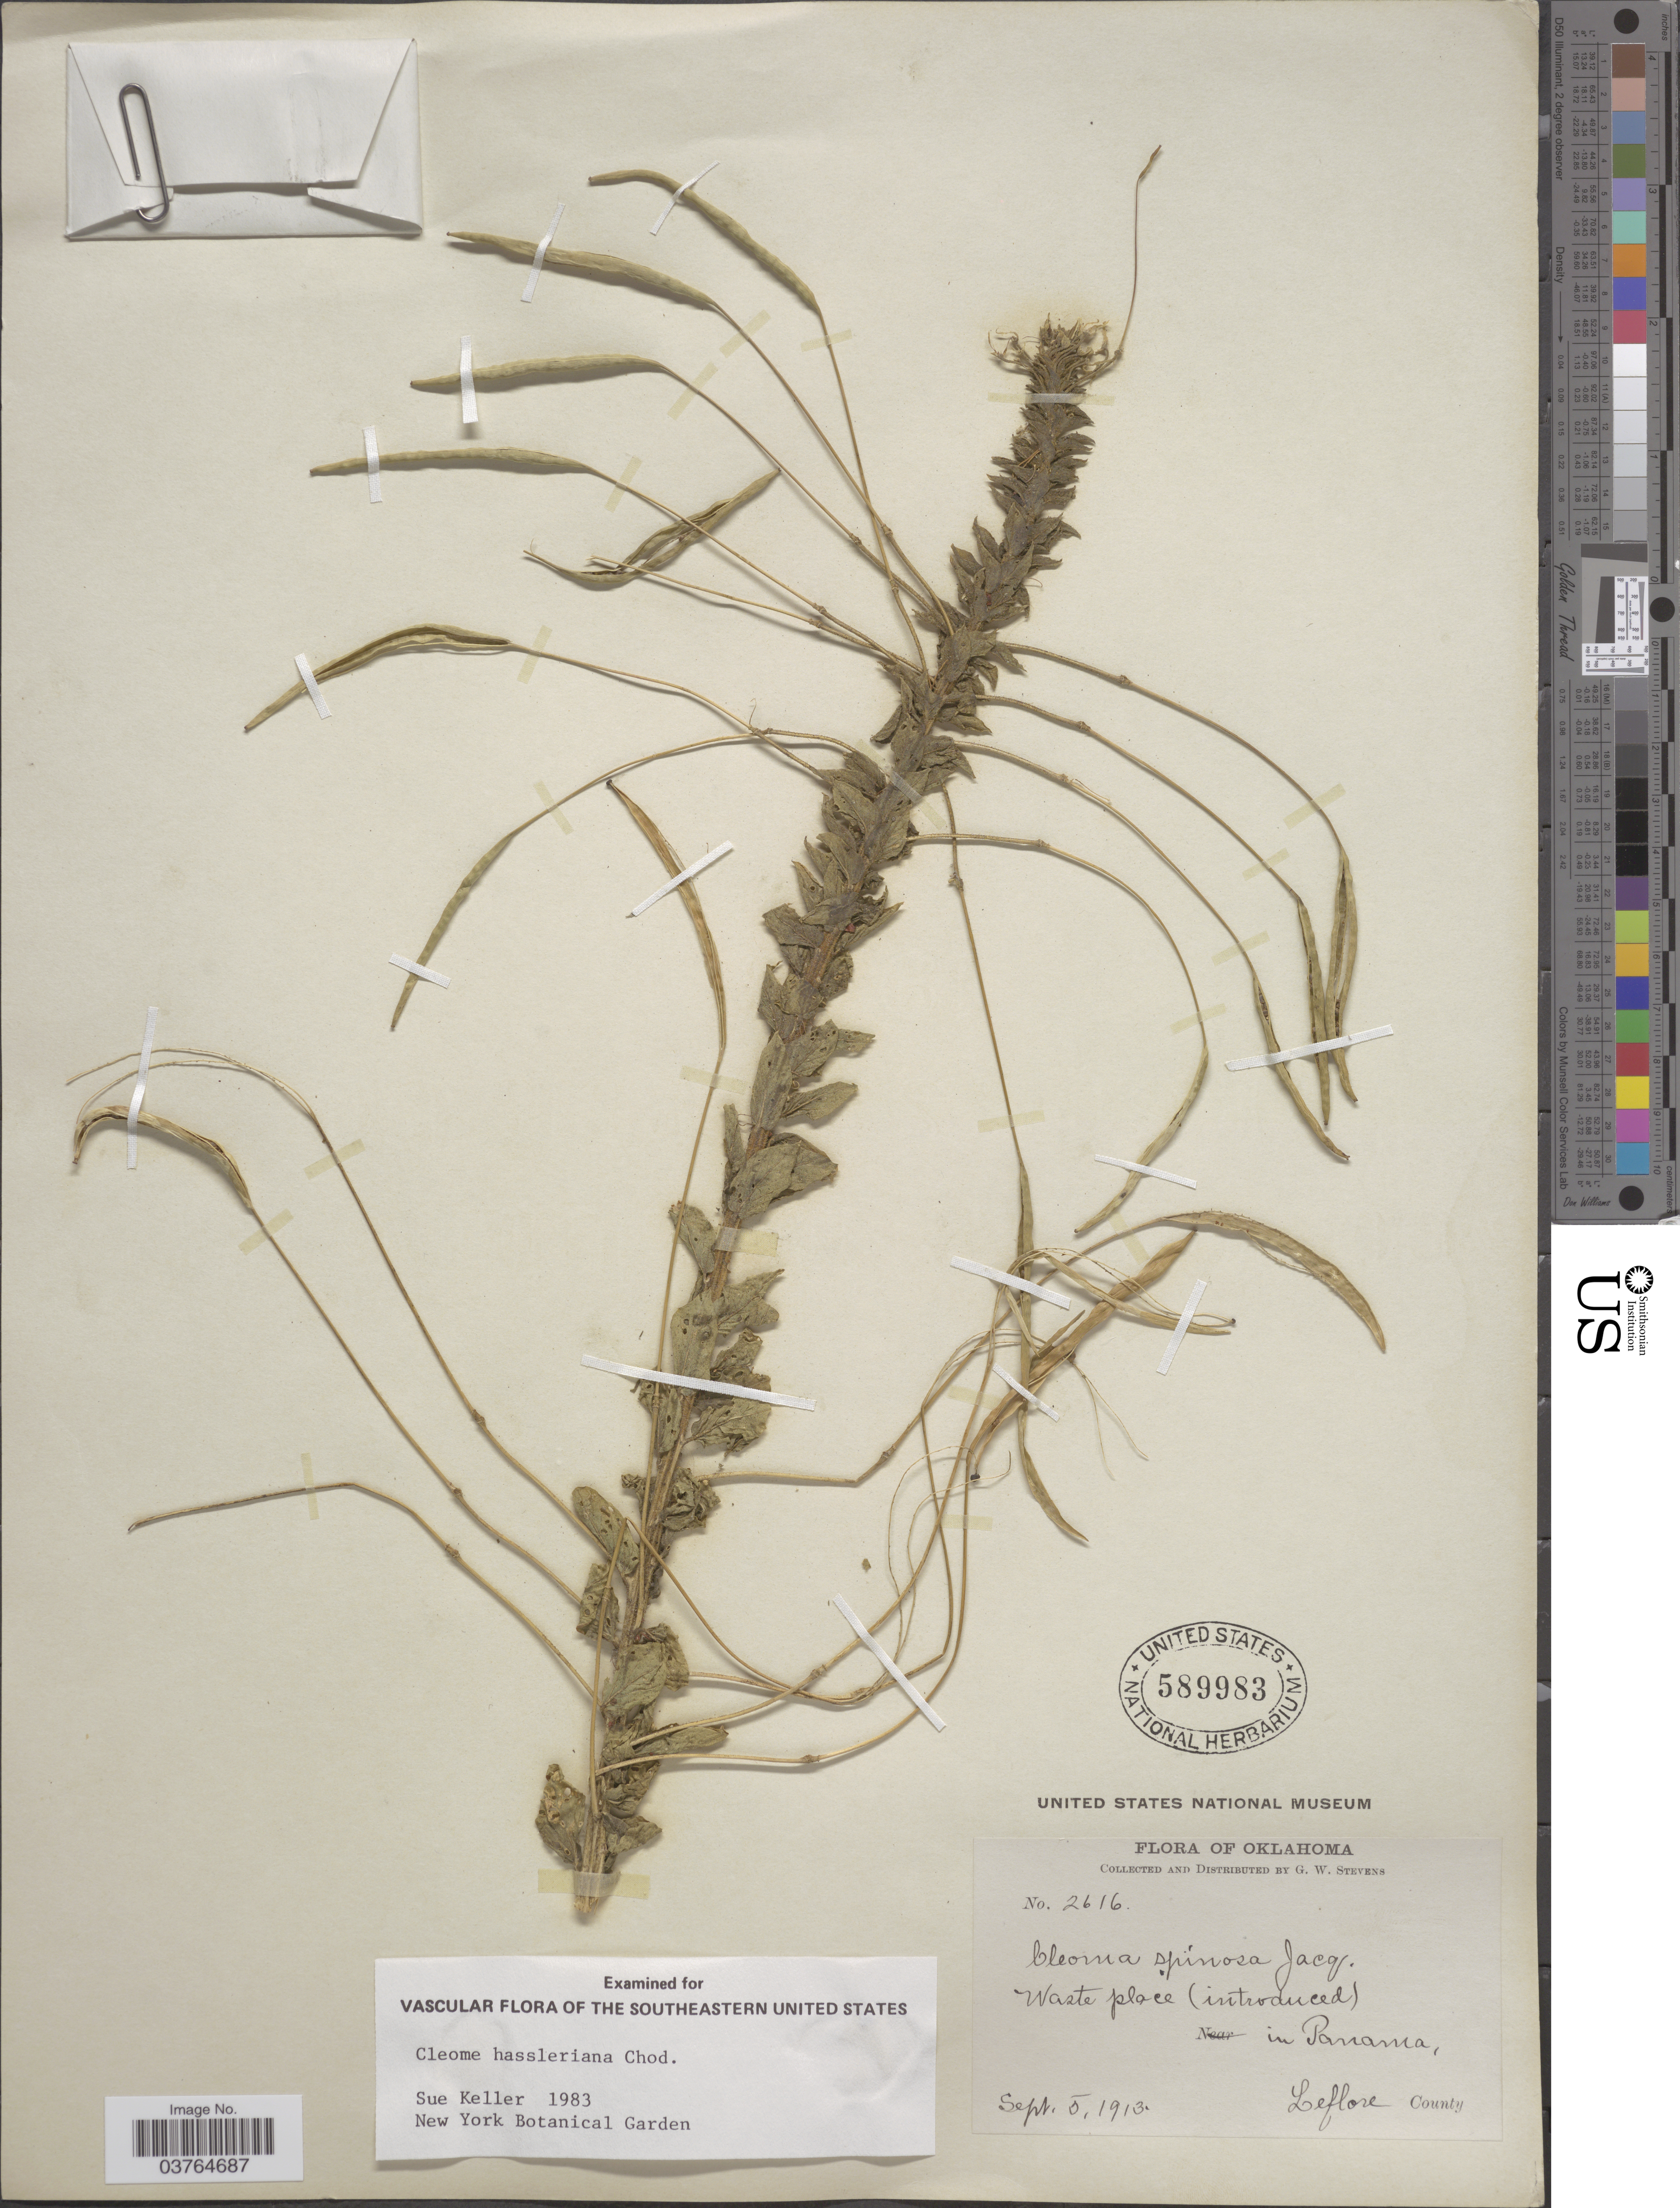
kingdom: Plantae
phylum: Tracheophyta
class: Magnoliopsida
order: Brassicales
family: Cleomaceae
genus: Tarenaya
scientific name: Tarenaya houtteana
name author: (Schltdl.) Soares Neto & Roalson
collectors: G. W. Stevens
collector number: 2616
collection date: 1913-09-05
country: United States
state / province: Oklahoma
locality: Waste place (introduced) in Panama. Leflore County.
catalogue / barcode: US 589983